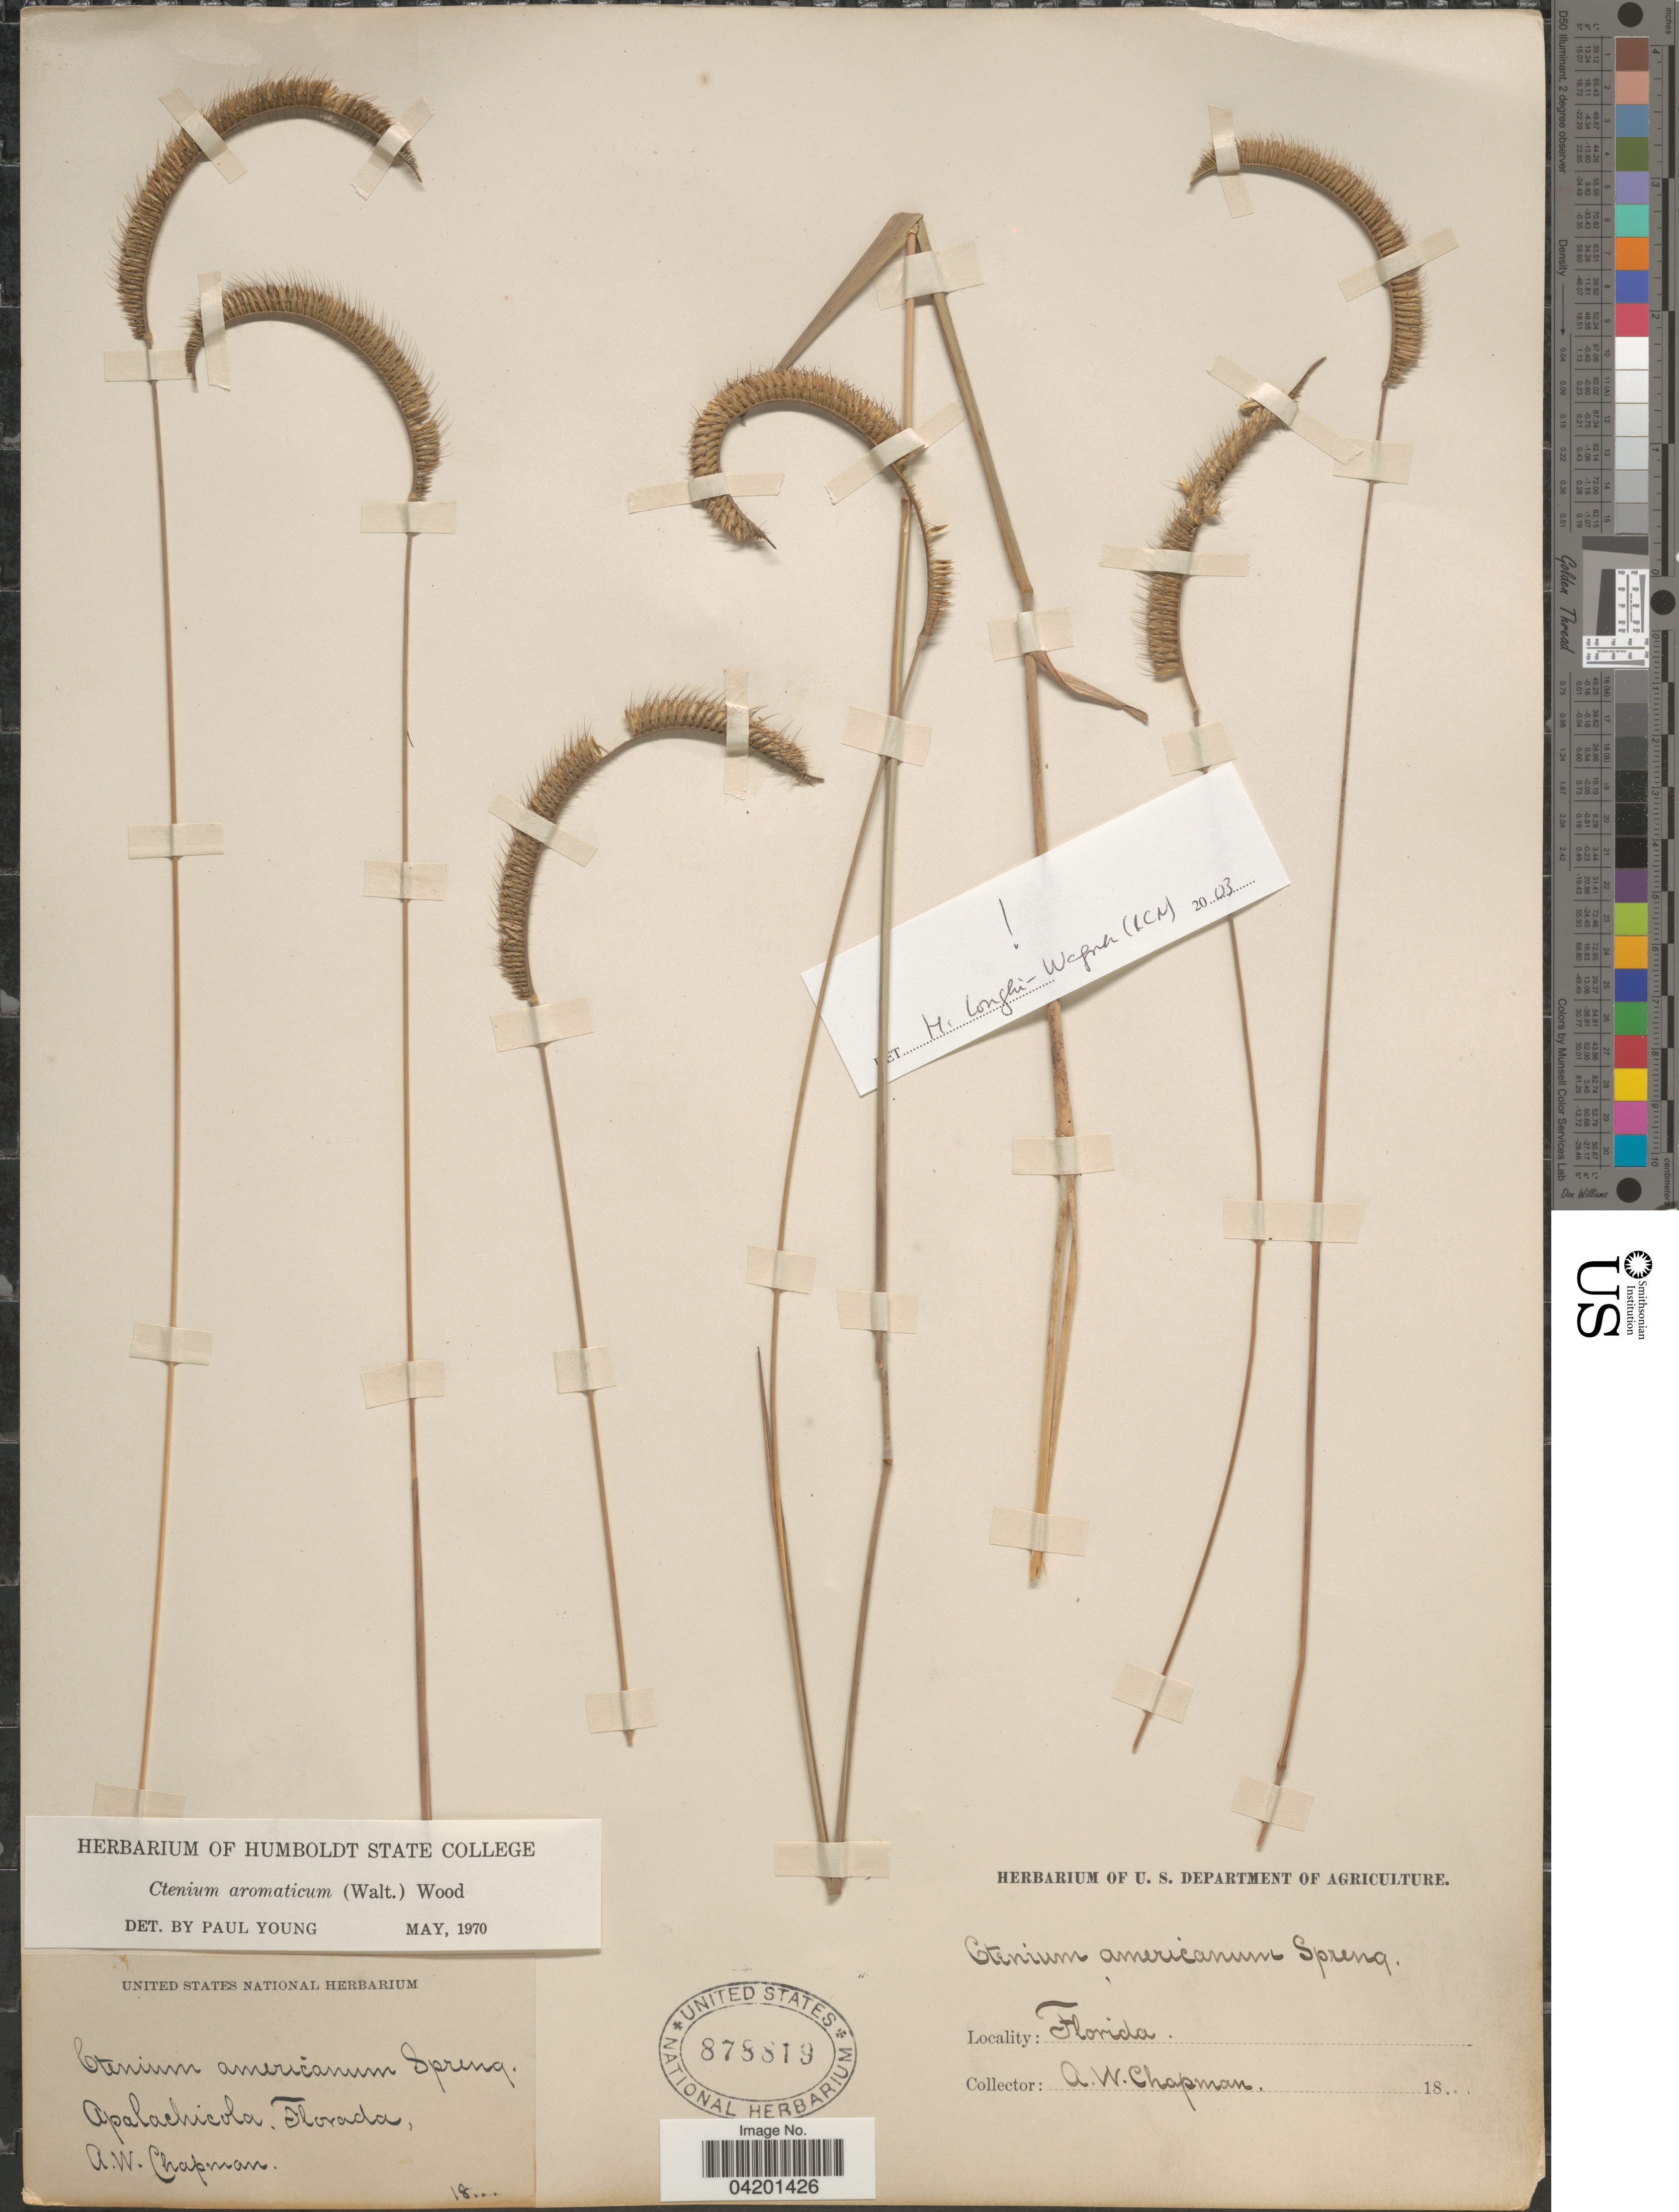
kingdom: Plantae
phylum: Tracheophyta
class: Liliopsida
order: Poales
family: Poaceae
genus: Ctenium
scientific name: Ctenium aromaticum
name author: (Walter) Alph. Wood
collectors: A. W. Chapman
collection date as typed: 18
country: United States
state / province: Florida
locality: Apalachicola.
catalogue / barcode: US 878819